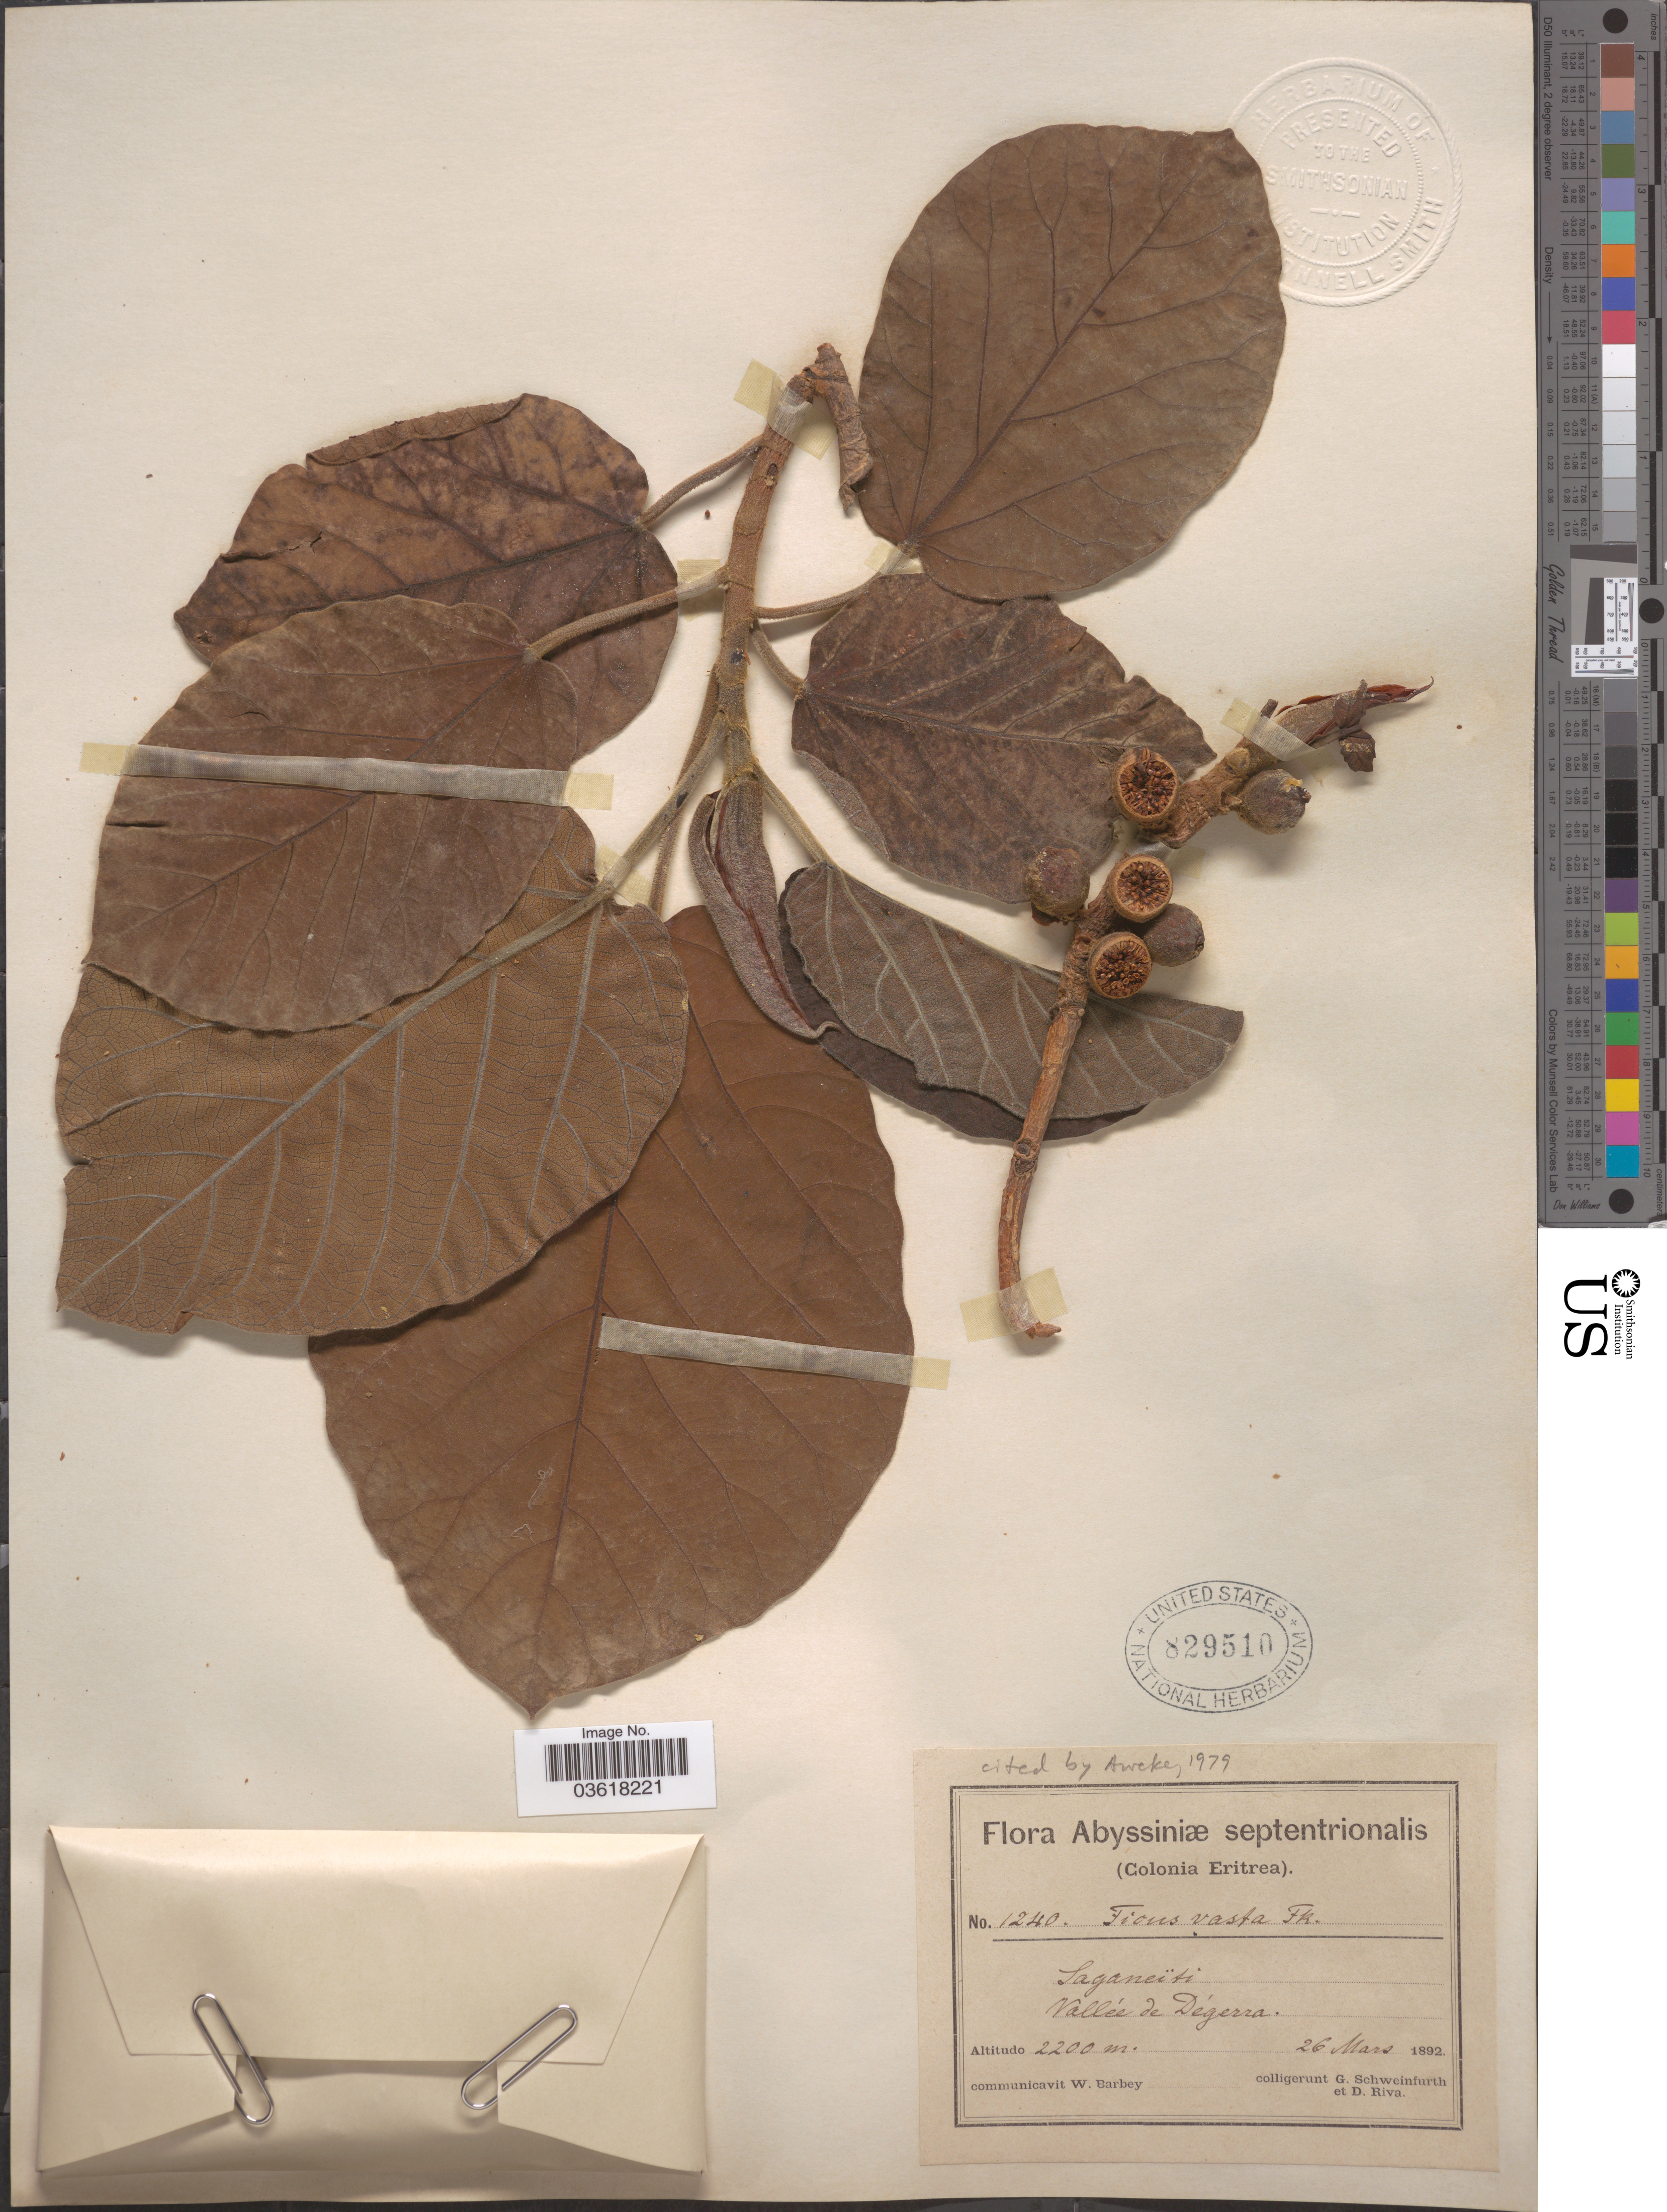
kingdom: Plantae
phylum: Tracheophyta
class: Magnoliopsida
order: Rosales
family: Moraceae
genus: Ficus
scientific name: Ficus vasta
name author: Forssk.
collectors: G. A. Schweinfurth (herbarium)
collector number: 1240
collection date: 1892-03-26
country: Ethiopia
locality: Abyssiniæ septentrionalis (Colonia Eritrea). Vallée de Dégerra.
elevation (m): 2200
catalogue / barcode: US 829510